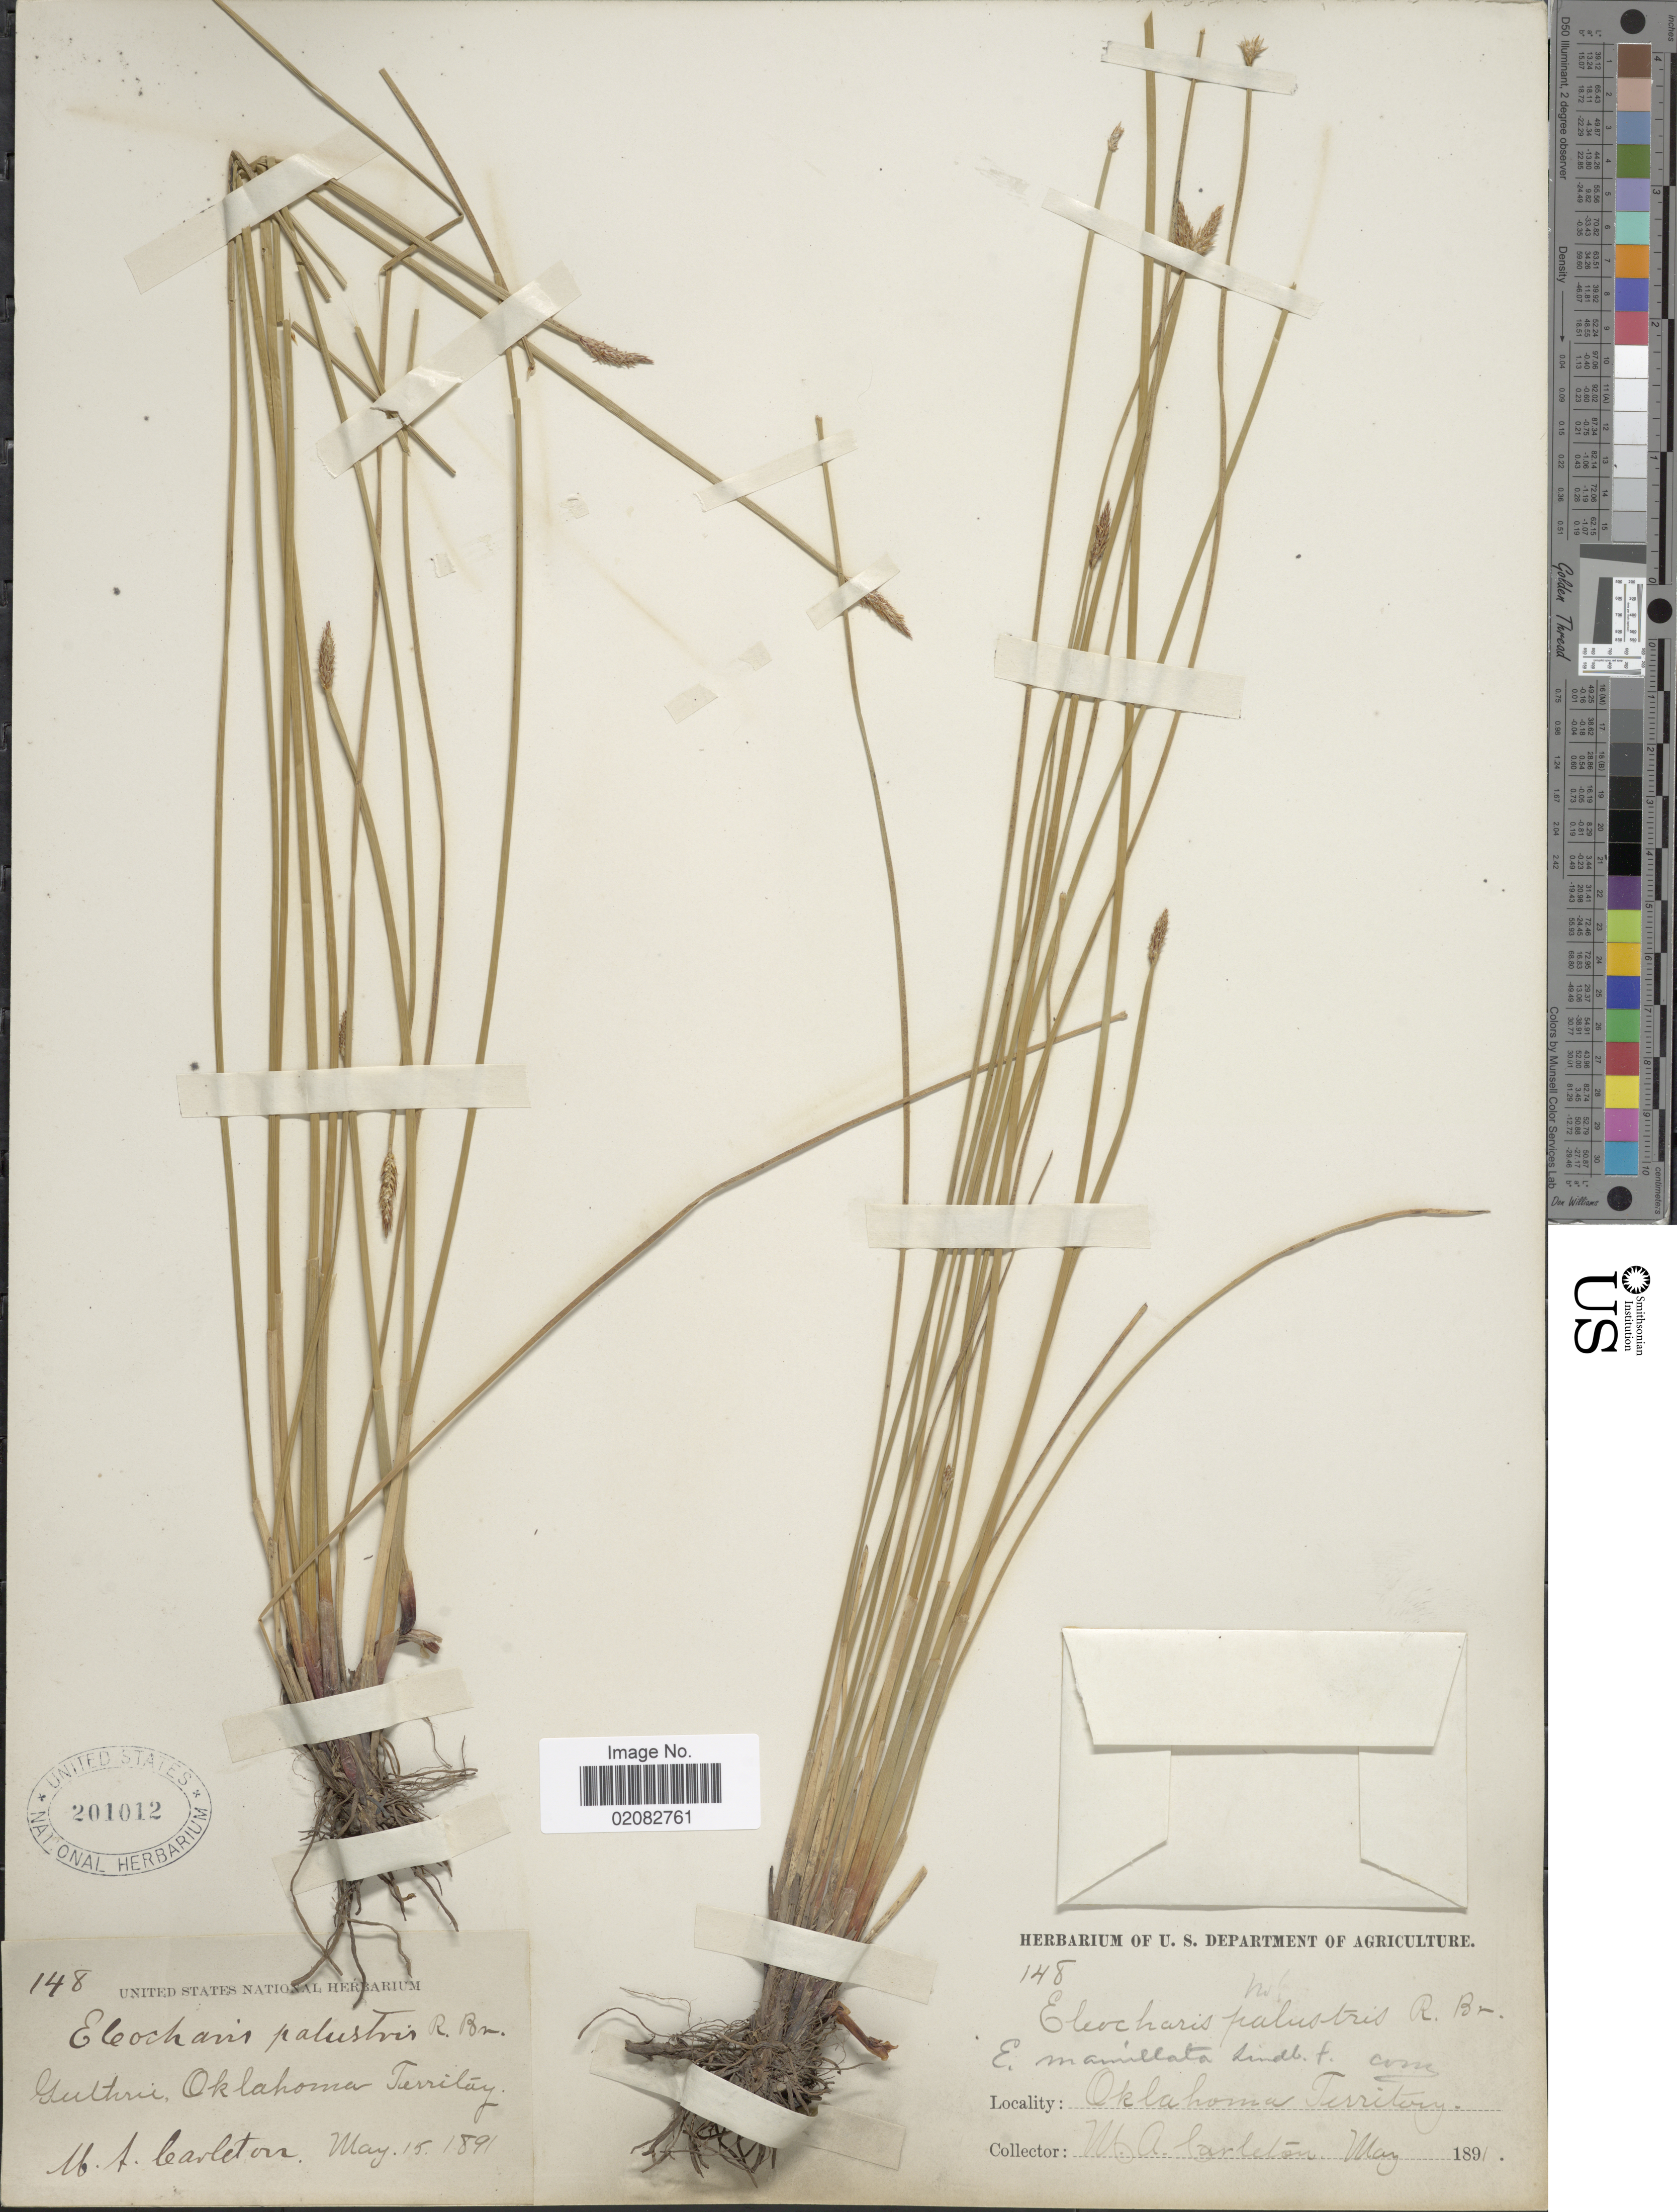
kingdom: Plantae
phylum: Tracheophyta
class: Liliopsida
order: Poales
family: Cyperaceae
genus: Eleocharis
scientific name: Eleocharis macrostachya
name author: Britton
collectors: M. A. Carleton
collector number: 148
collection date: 1891-05-15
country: United States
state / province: Oklahoma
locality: Guthrie, Oklahoma Territory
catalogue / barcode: US 201012